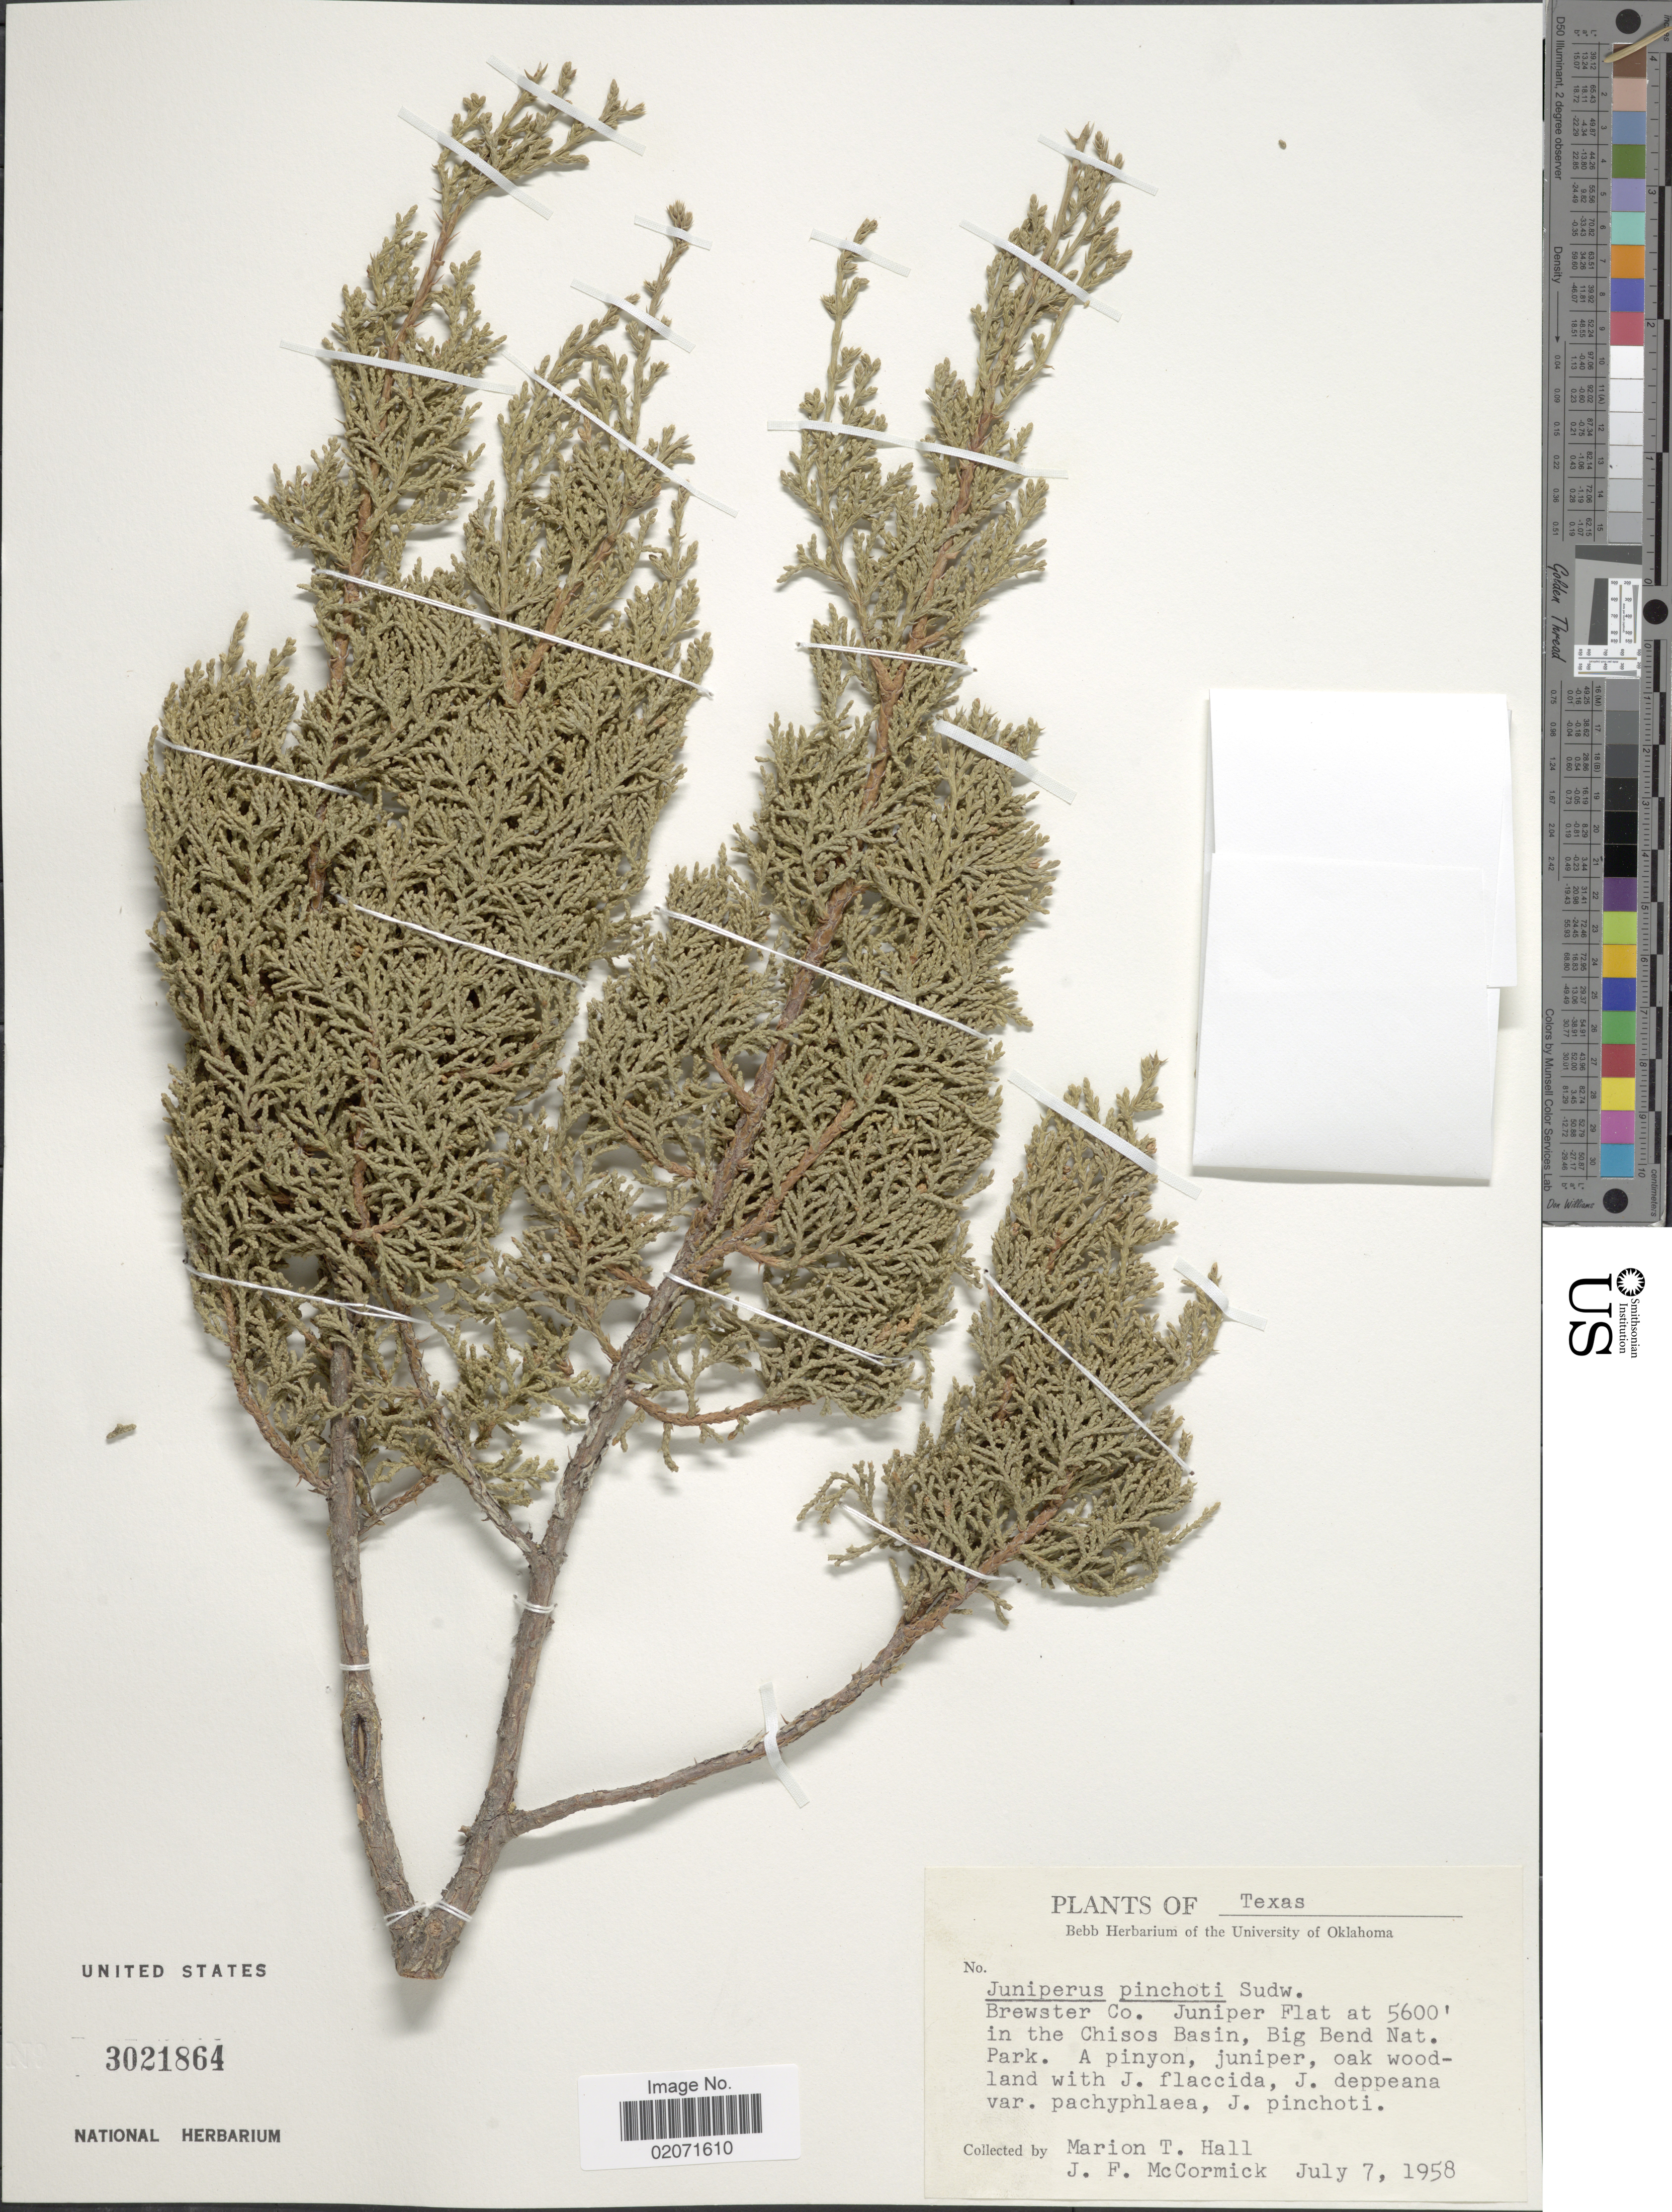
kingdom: Plantae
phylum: Tracheophyta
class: Pinopsida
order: Pinales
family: Cupressaceae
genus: Juniperus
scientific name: Juniperus pinchotii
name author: Sudw.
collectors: M. T. Hall & J. McCormick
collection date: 1958-07-07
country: United States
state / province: Texas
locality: Brewster Co. Juniper Flat in the Chisos Basin, Big Bend Nat. park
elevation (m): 1707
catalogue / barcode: US 3021864